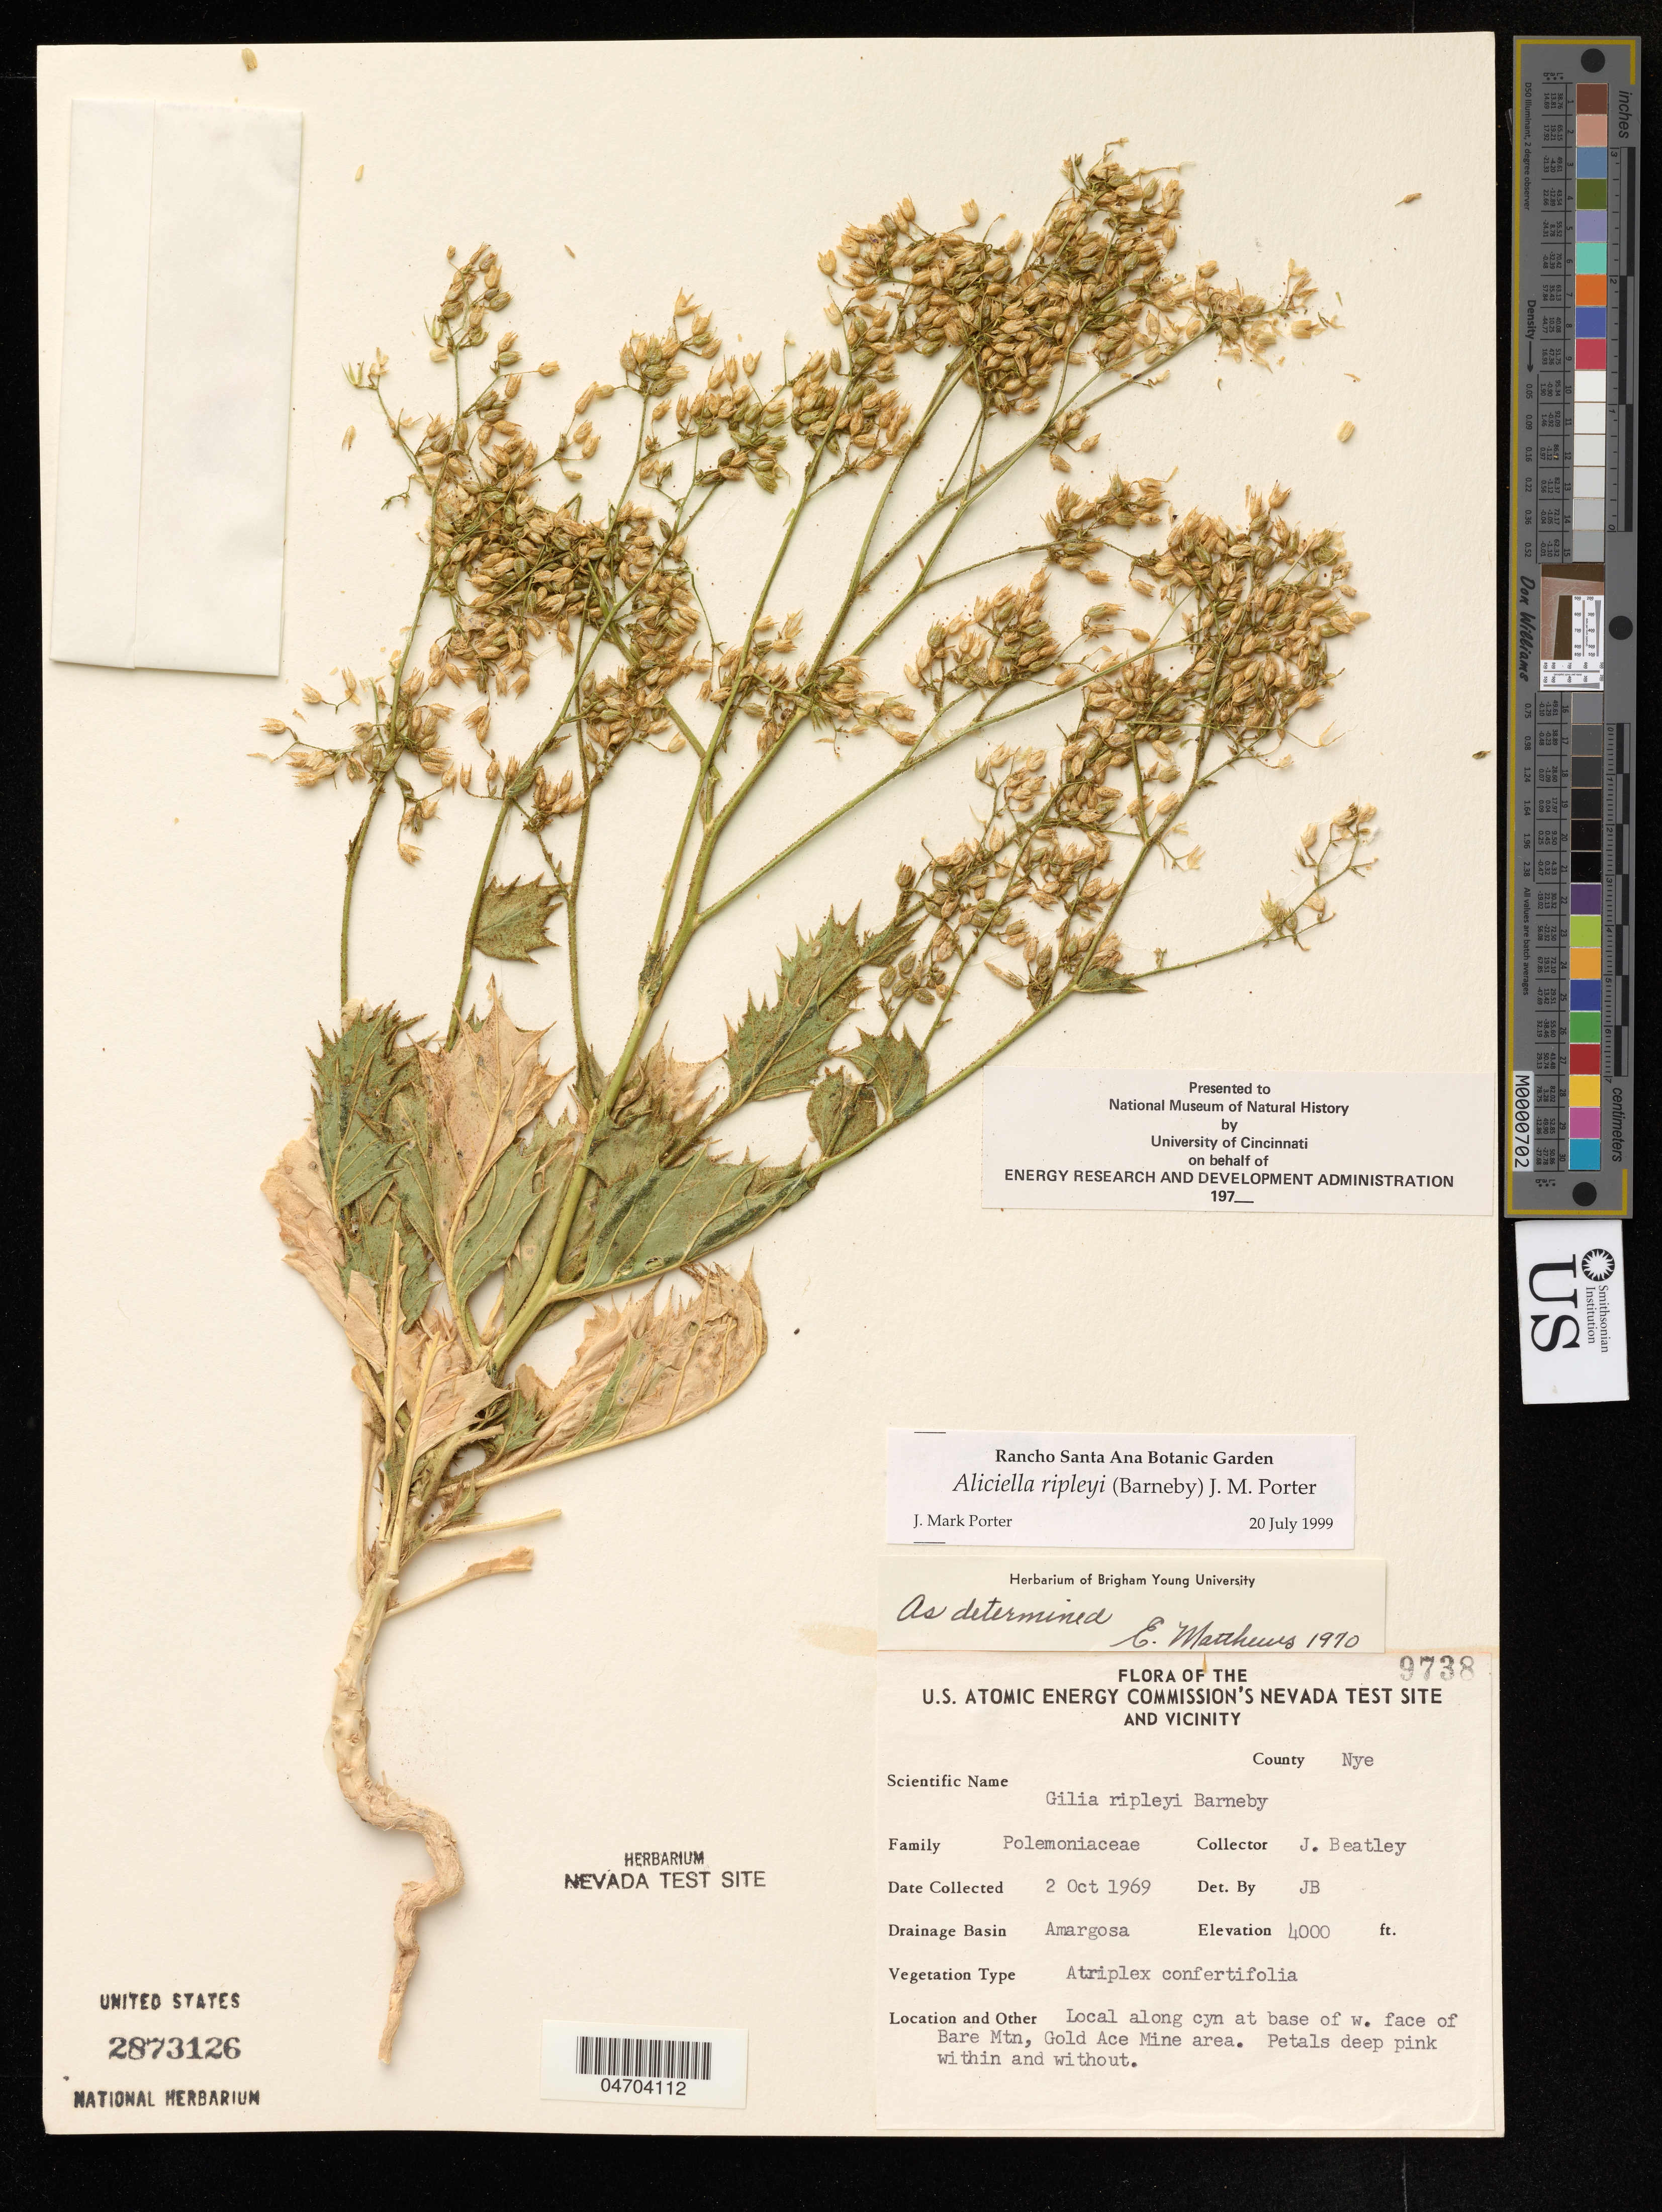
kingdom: Plantae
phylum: Tracheophyta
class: Magnoliopsida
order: Ericales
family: Polemoniaceae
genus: Aliciella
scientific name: Aliciella ripleyi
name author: (Barneby) J.M. Porter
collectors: J. Beatly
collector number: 9738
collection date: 1969-10-02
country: United States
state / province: Nevada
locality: Nye. Amargosa Drainage Basin. At base of w. face of Bare Mtn, Gold Ace Mine area.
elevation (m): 1219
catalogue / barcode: US 2873126